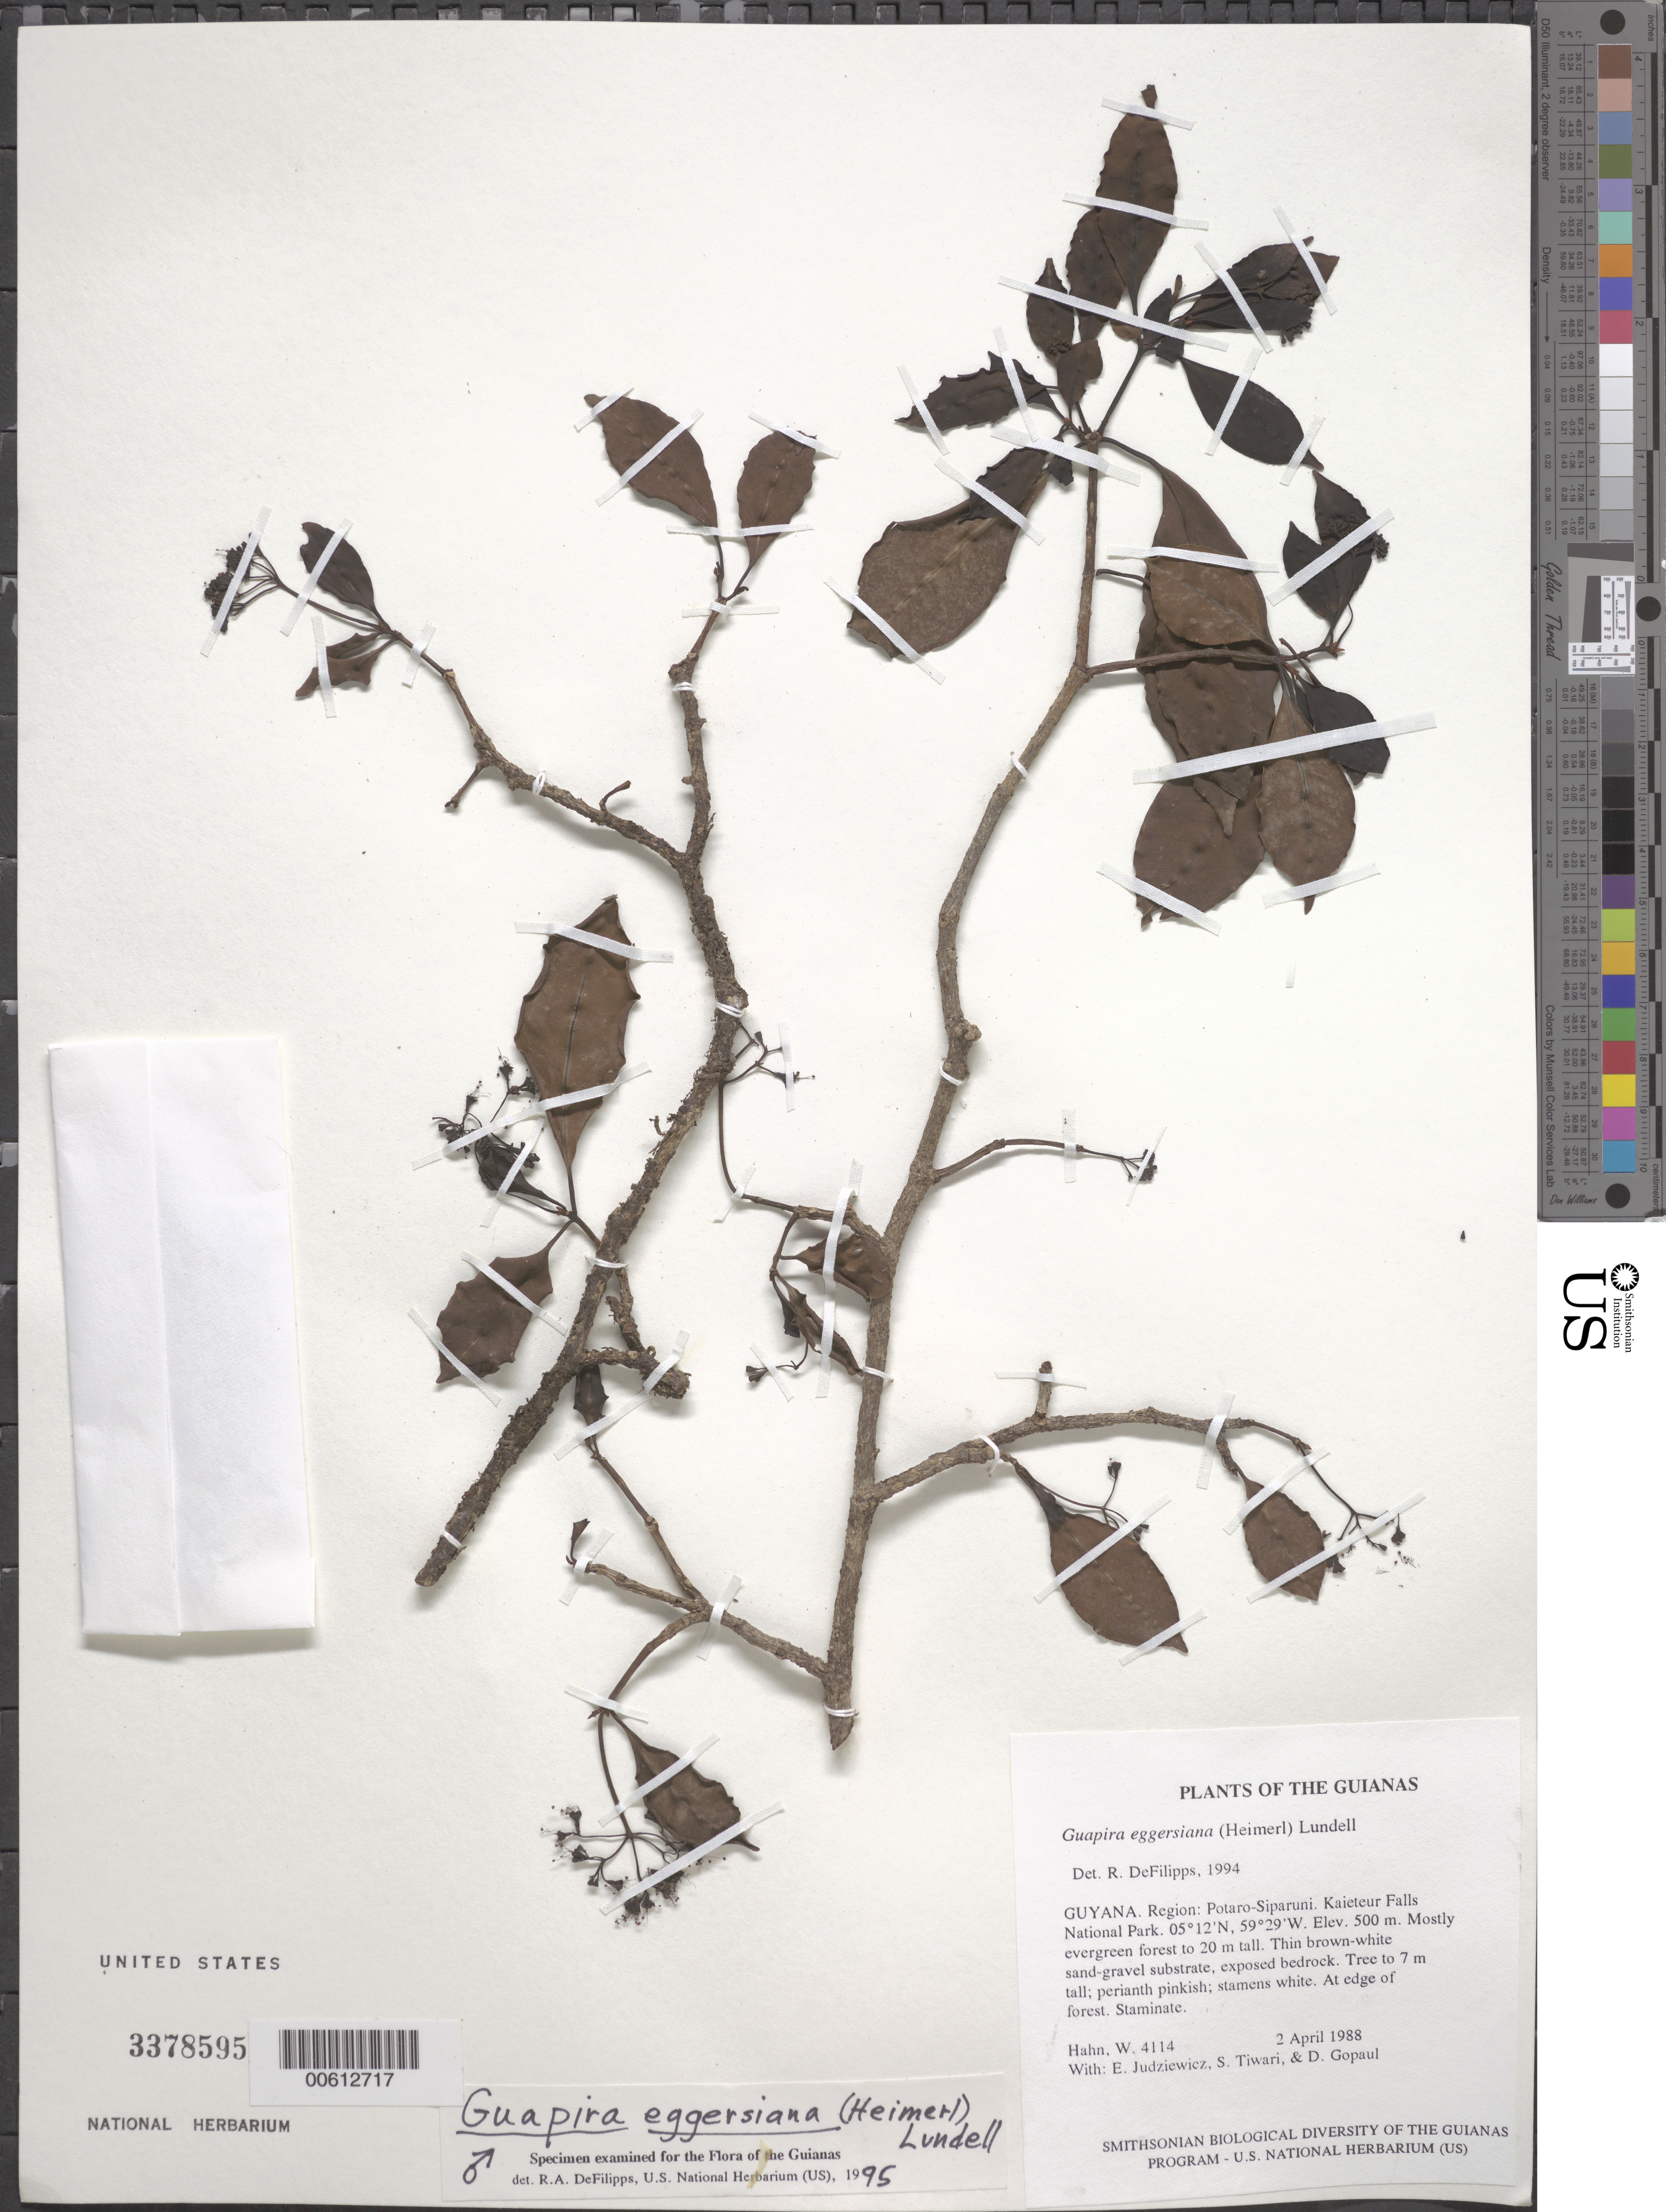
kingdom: Plantae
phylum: Tracheophyta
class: Magnoliopsida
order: Caryophyllales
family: Nyctaginaceae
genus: Guapira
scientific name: Guapira eggersiana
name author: (Heimerl) Lundell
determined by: DeFilipps, R. A.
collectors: W. Hahn, E. J. Judziewicz, S. Tiwari & D. Gopaul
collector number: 4114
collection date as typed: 2 April 1988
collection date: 1988-04-02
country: Guyana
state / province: Potaro-Siparuni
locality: Kaieteur Falls National Park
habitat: Mostly evergreen forest to 20 m tall. Thin brown-white sand-gravel substrate, exposed bedrock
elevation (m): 500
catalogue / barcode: US 3378595